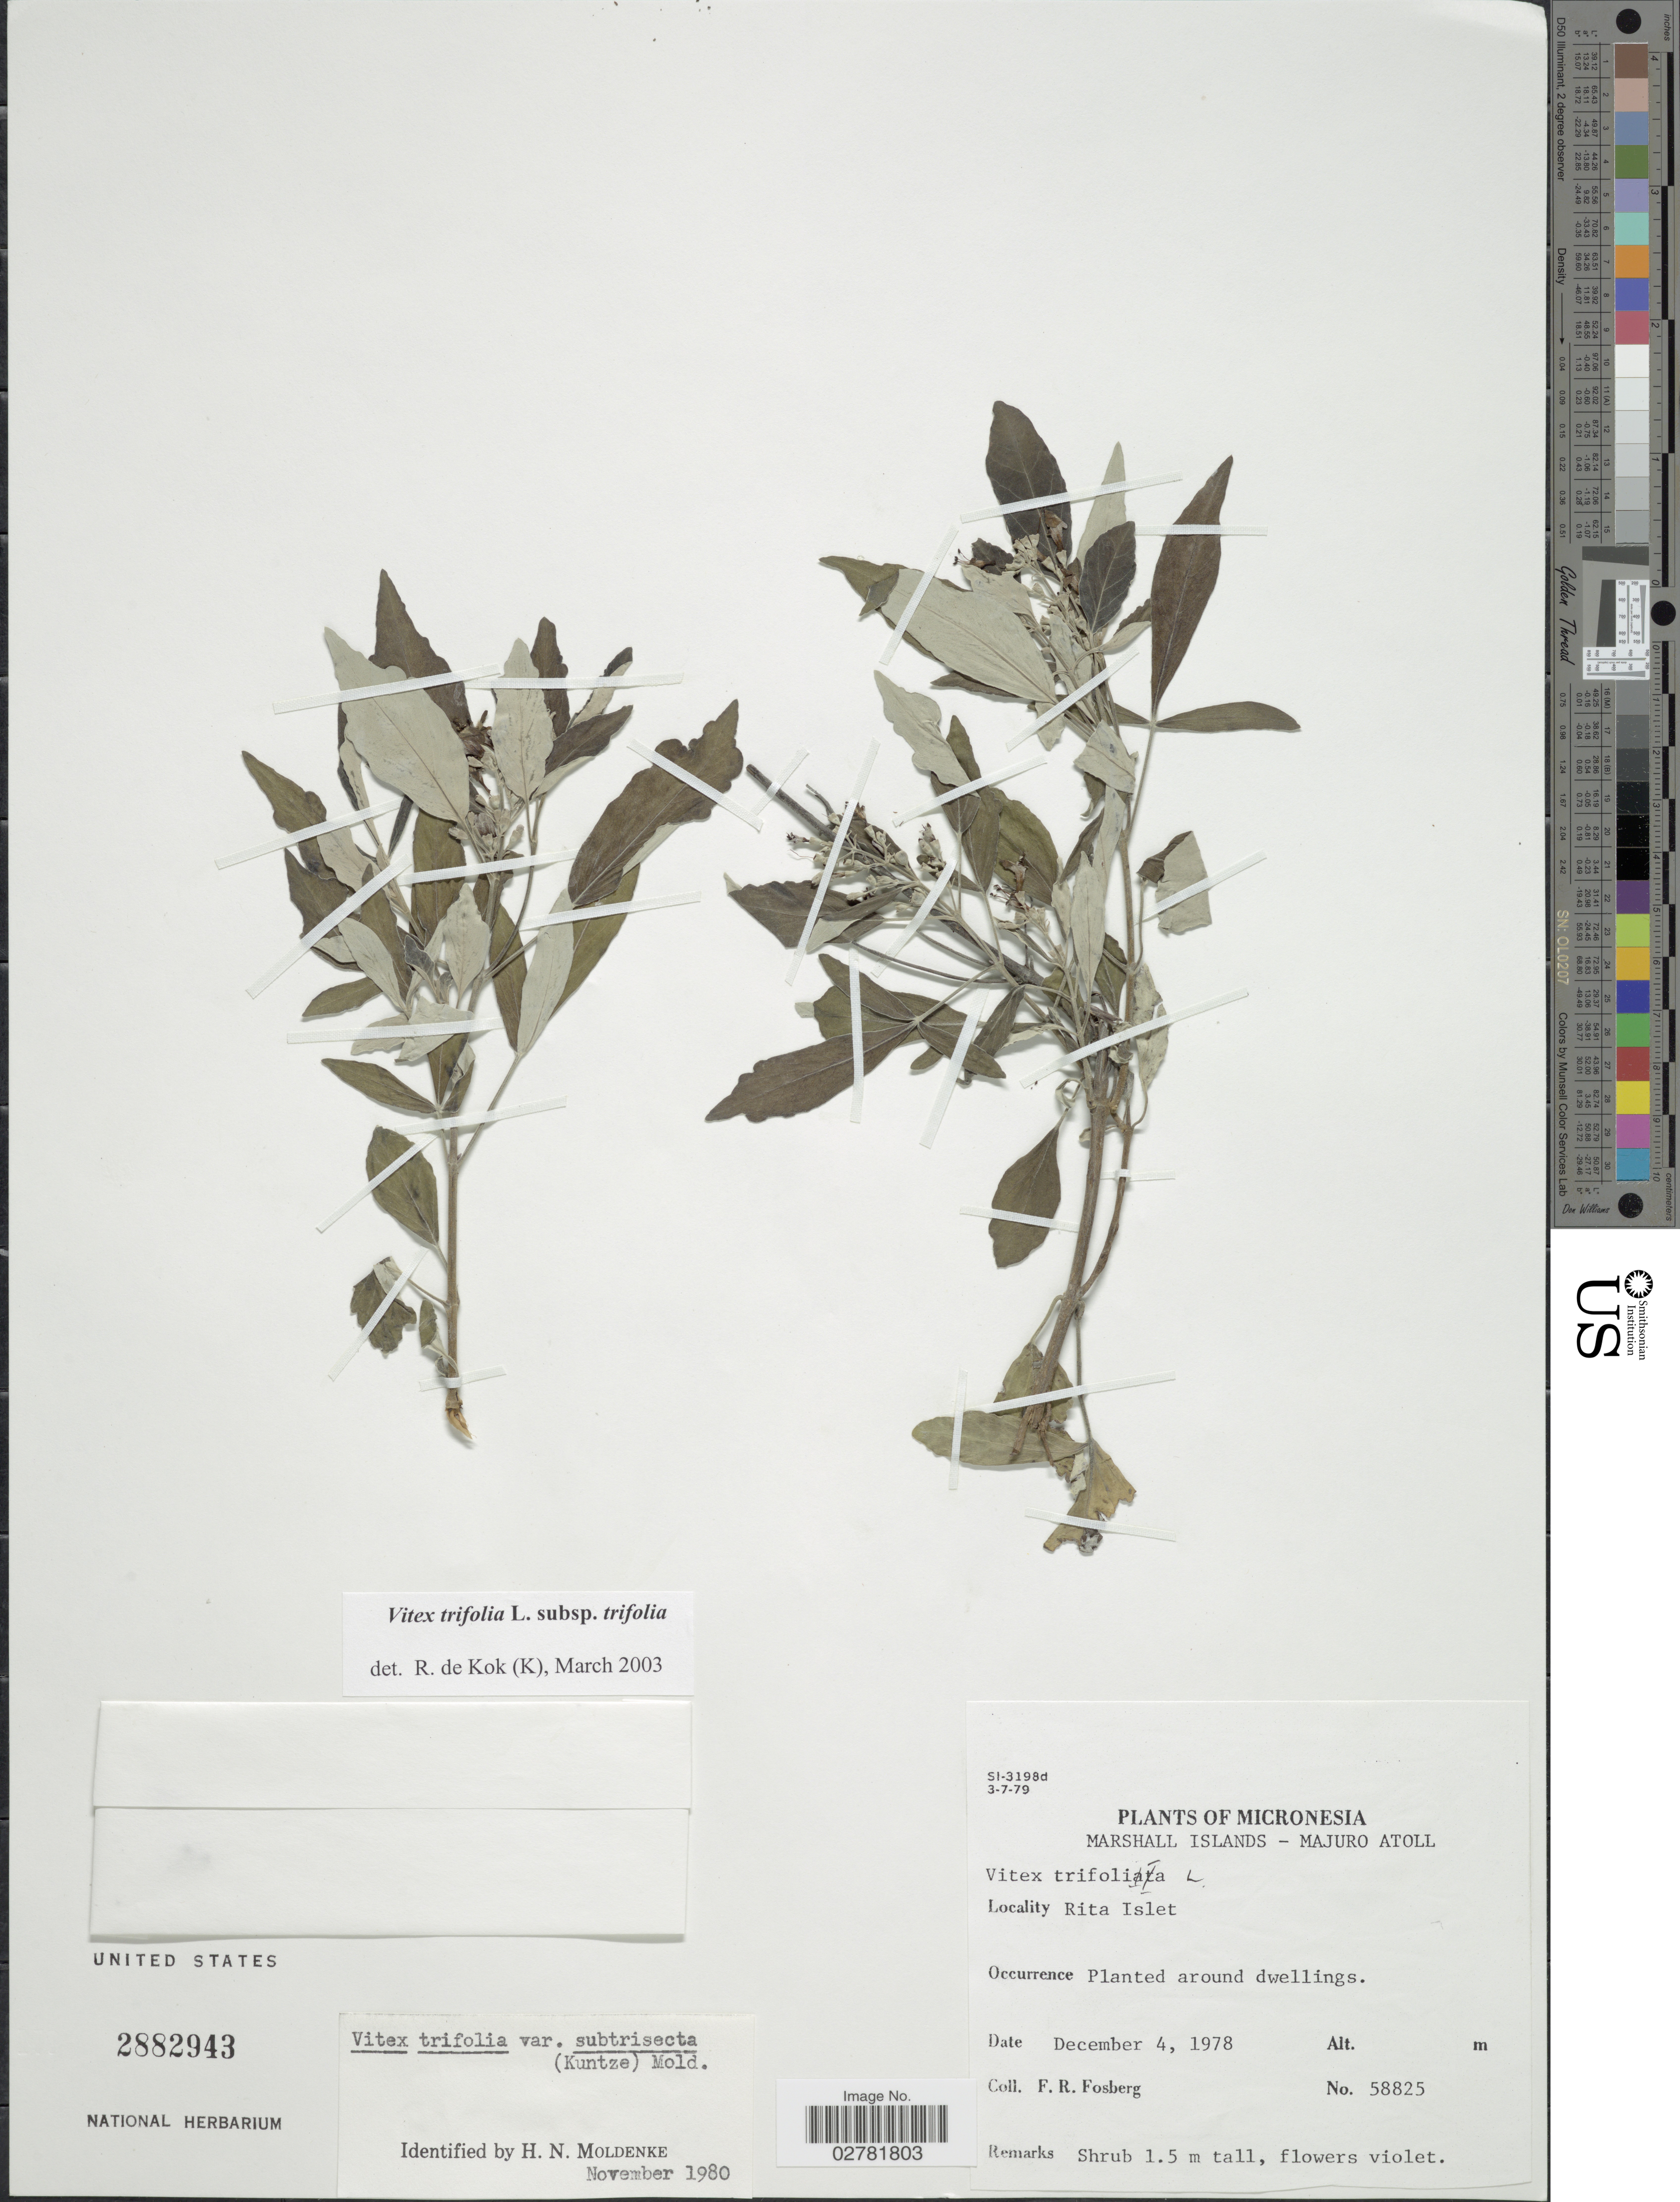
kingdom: Plantae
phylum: Tracheophyta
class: Magnoliopsida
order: Lamiales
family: Lamiaceae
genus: Vitex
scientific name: Vitex trifolia var. trifolia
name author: L.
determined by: Kok, R. de, (K)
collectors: F. R. Fosberg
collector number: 58825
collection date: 1978-12-04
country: Marshall Islands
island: Majuro Atoll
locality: Marshall Islands- Majuro Atoll. Rita Islet.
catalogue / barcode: US 2882943